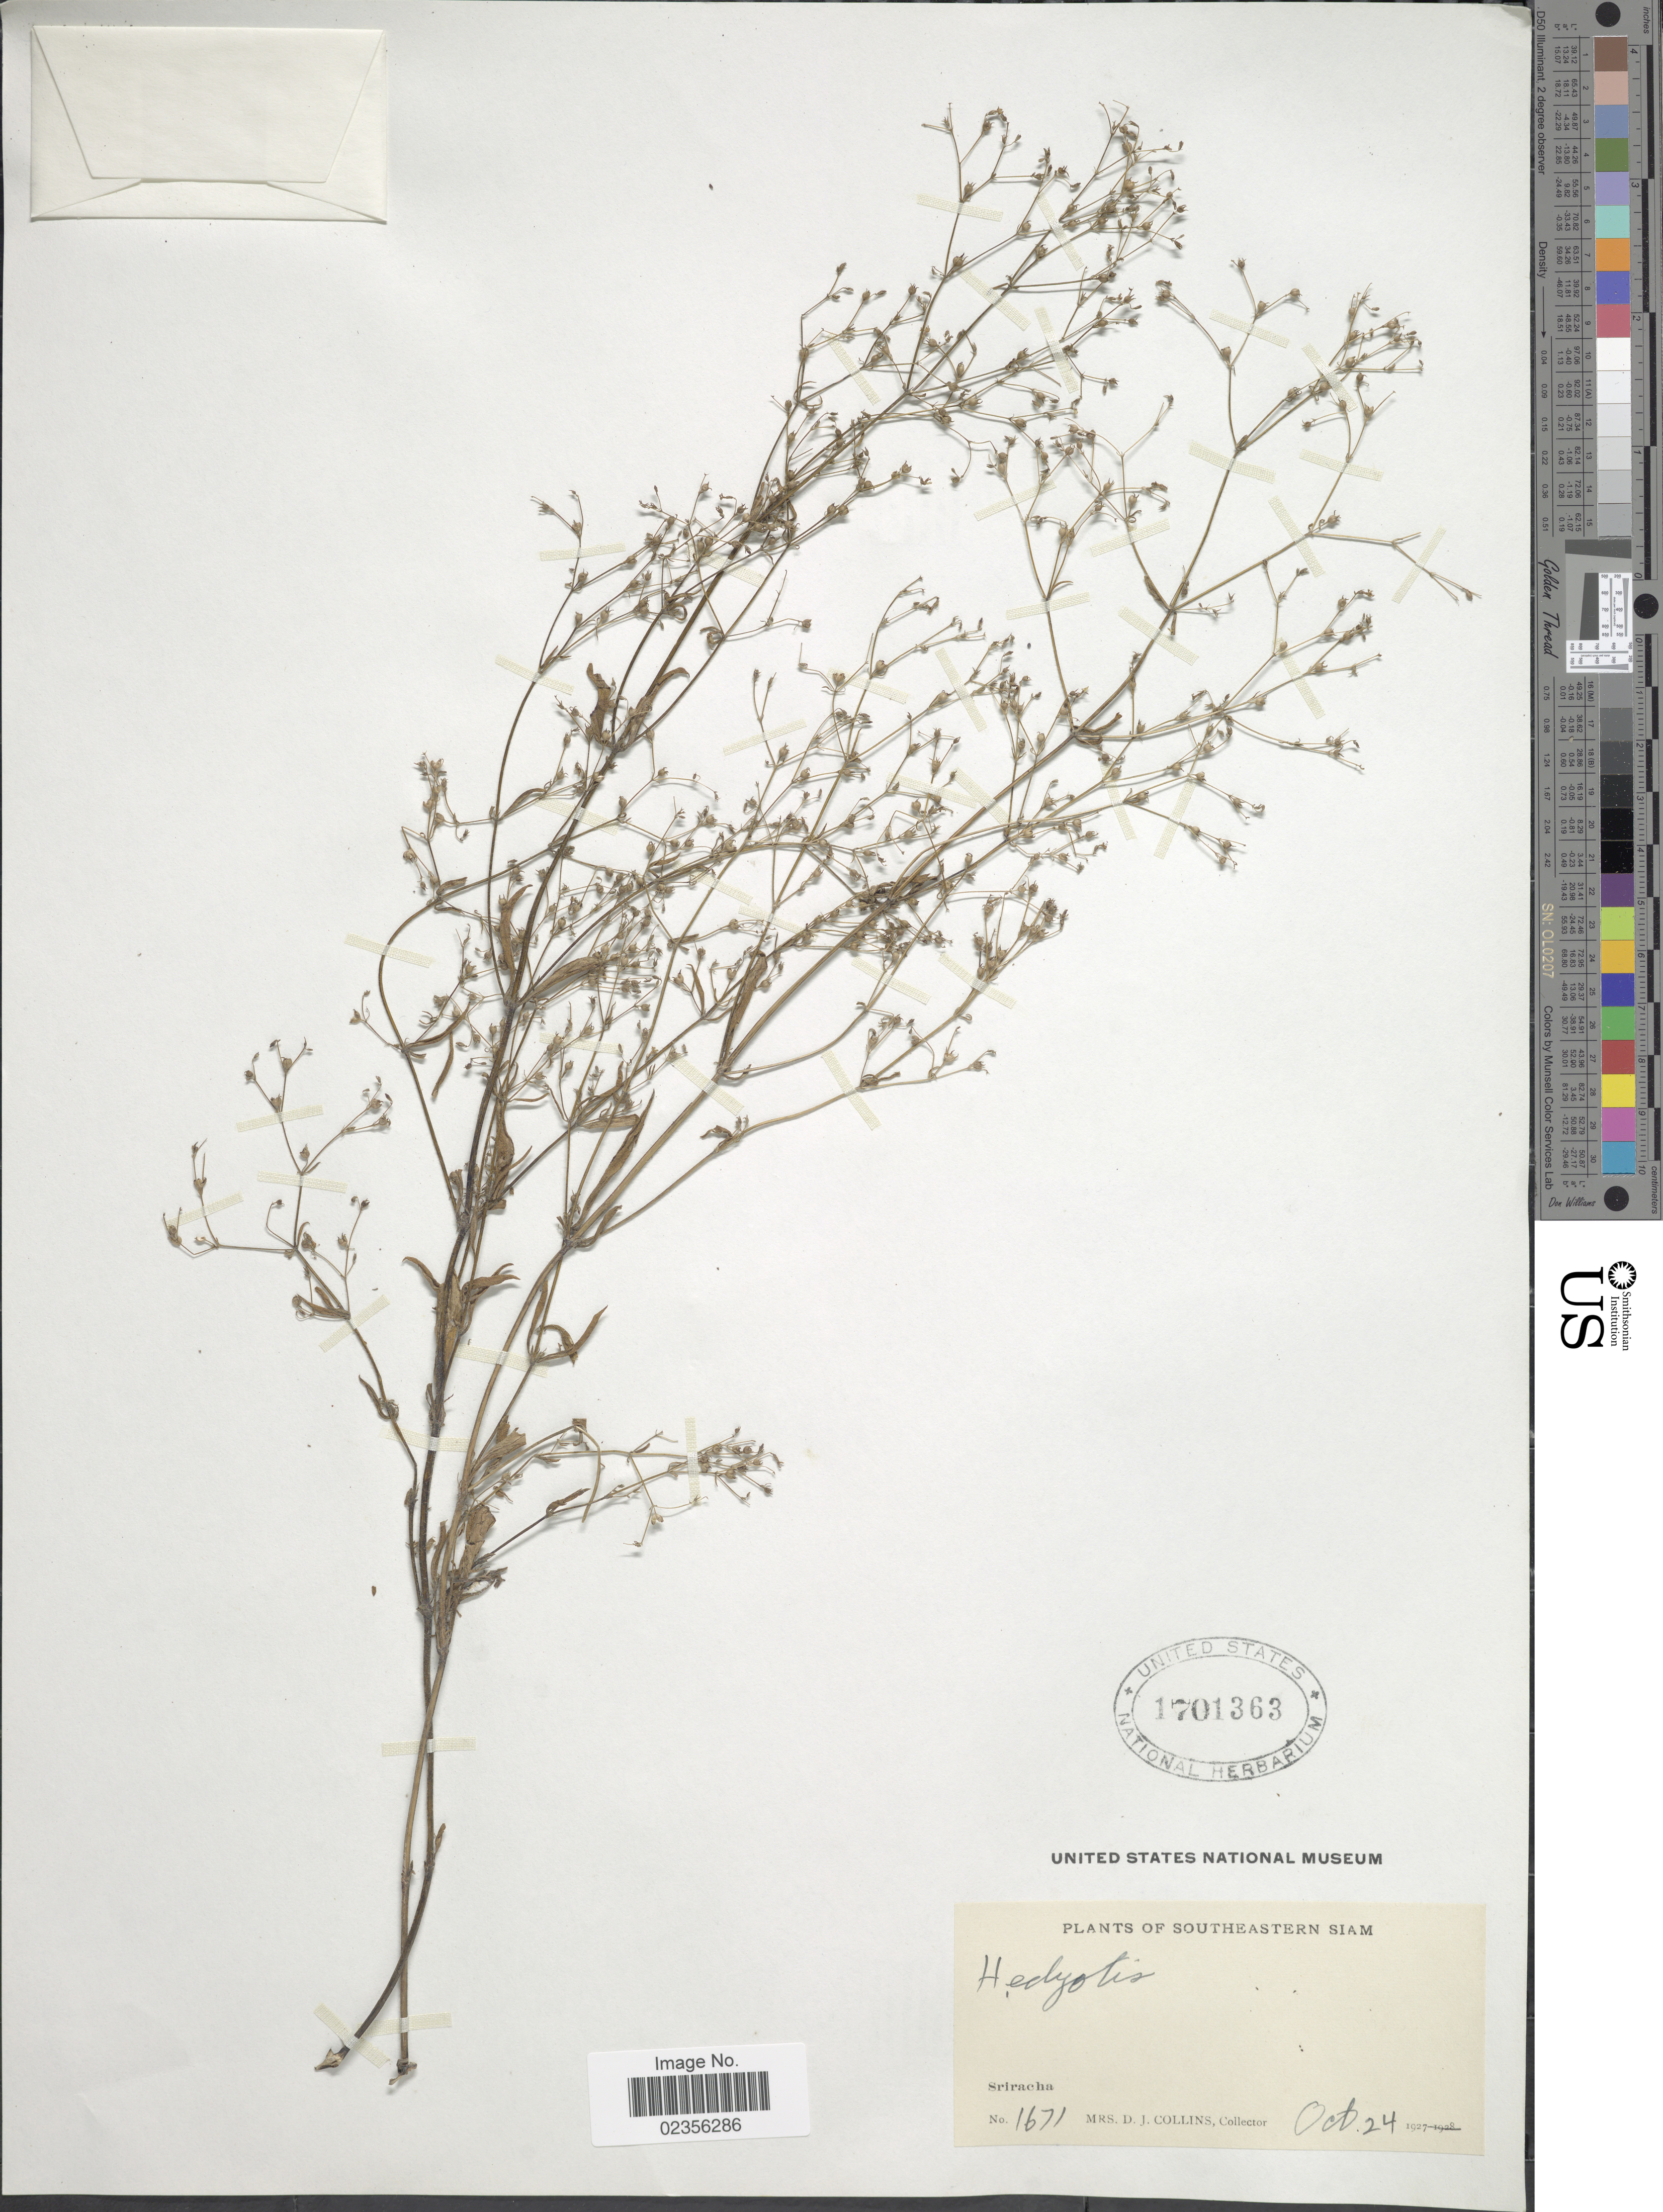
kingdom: Plantae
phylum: Tracheophyta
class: Magnoliopsida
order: Gentianales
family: Rubiaceae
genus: Hedyotis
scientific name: Hedyotis sp.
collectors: Mrs. D. J. Collins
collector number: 1671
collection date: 1927-10-24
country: Thailand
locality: Southeastern Siam, Sriracha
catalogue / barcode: US 1701363